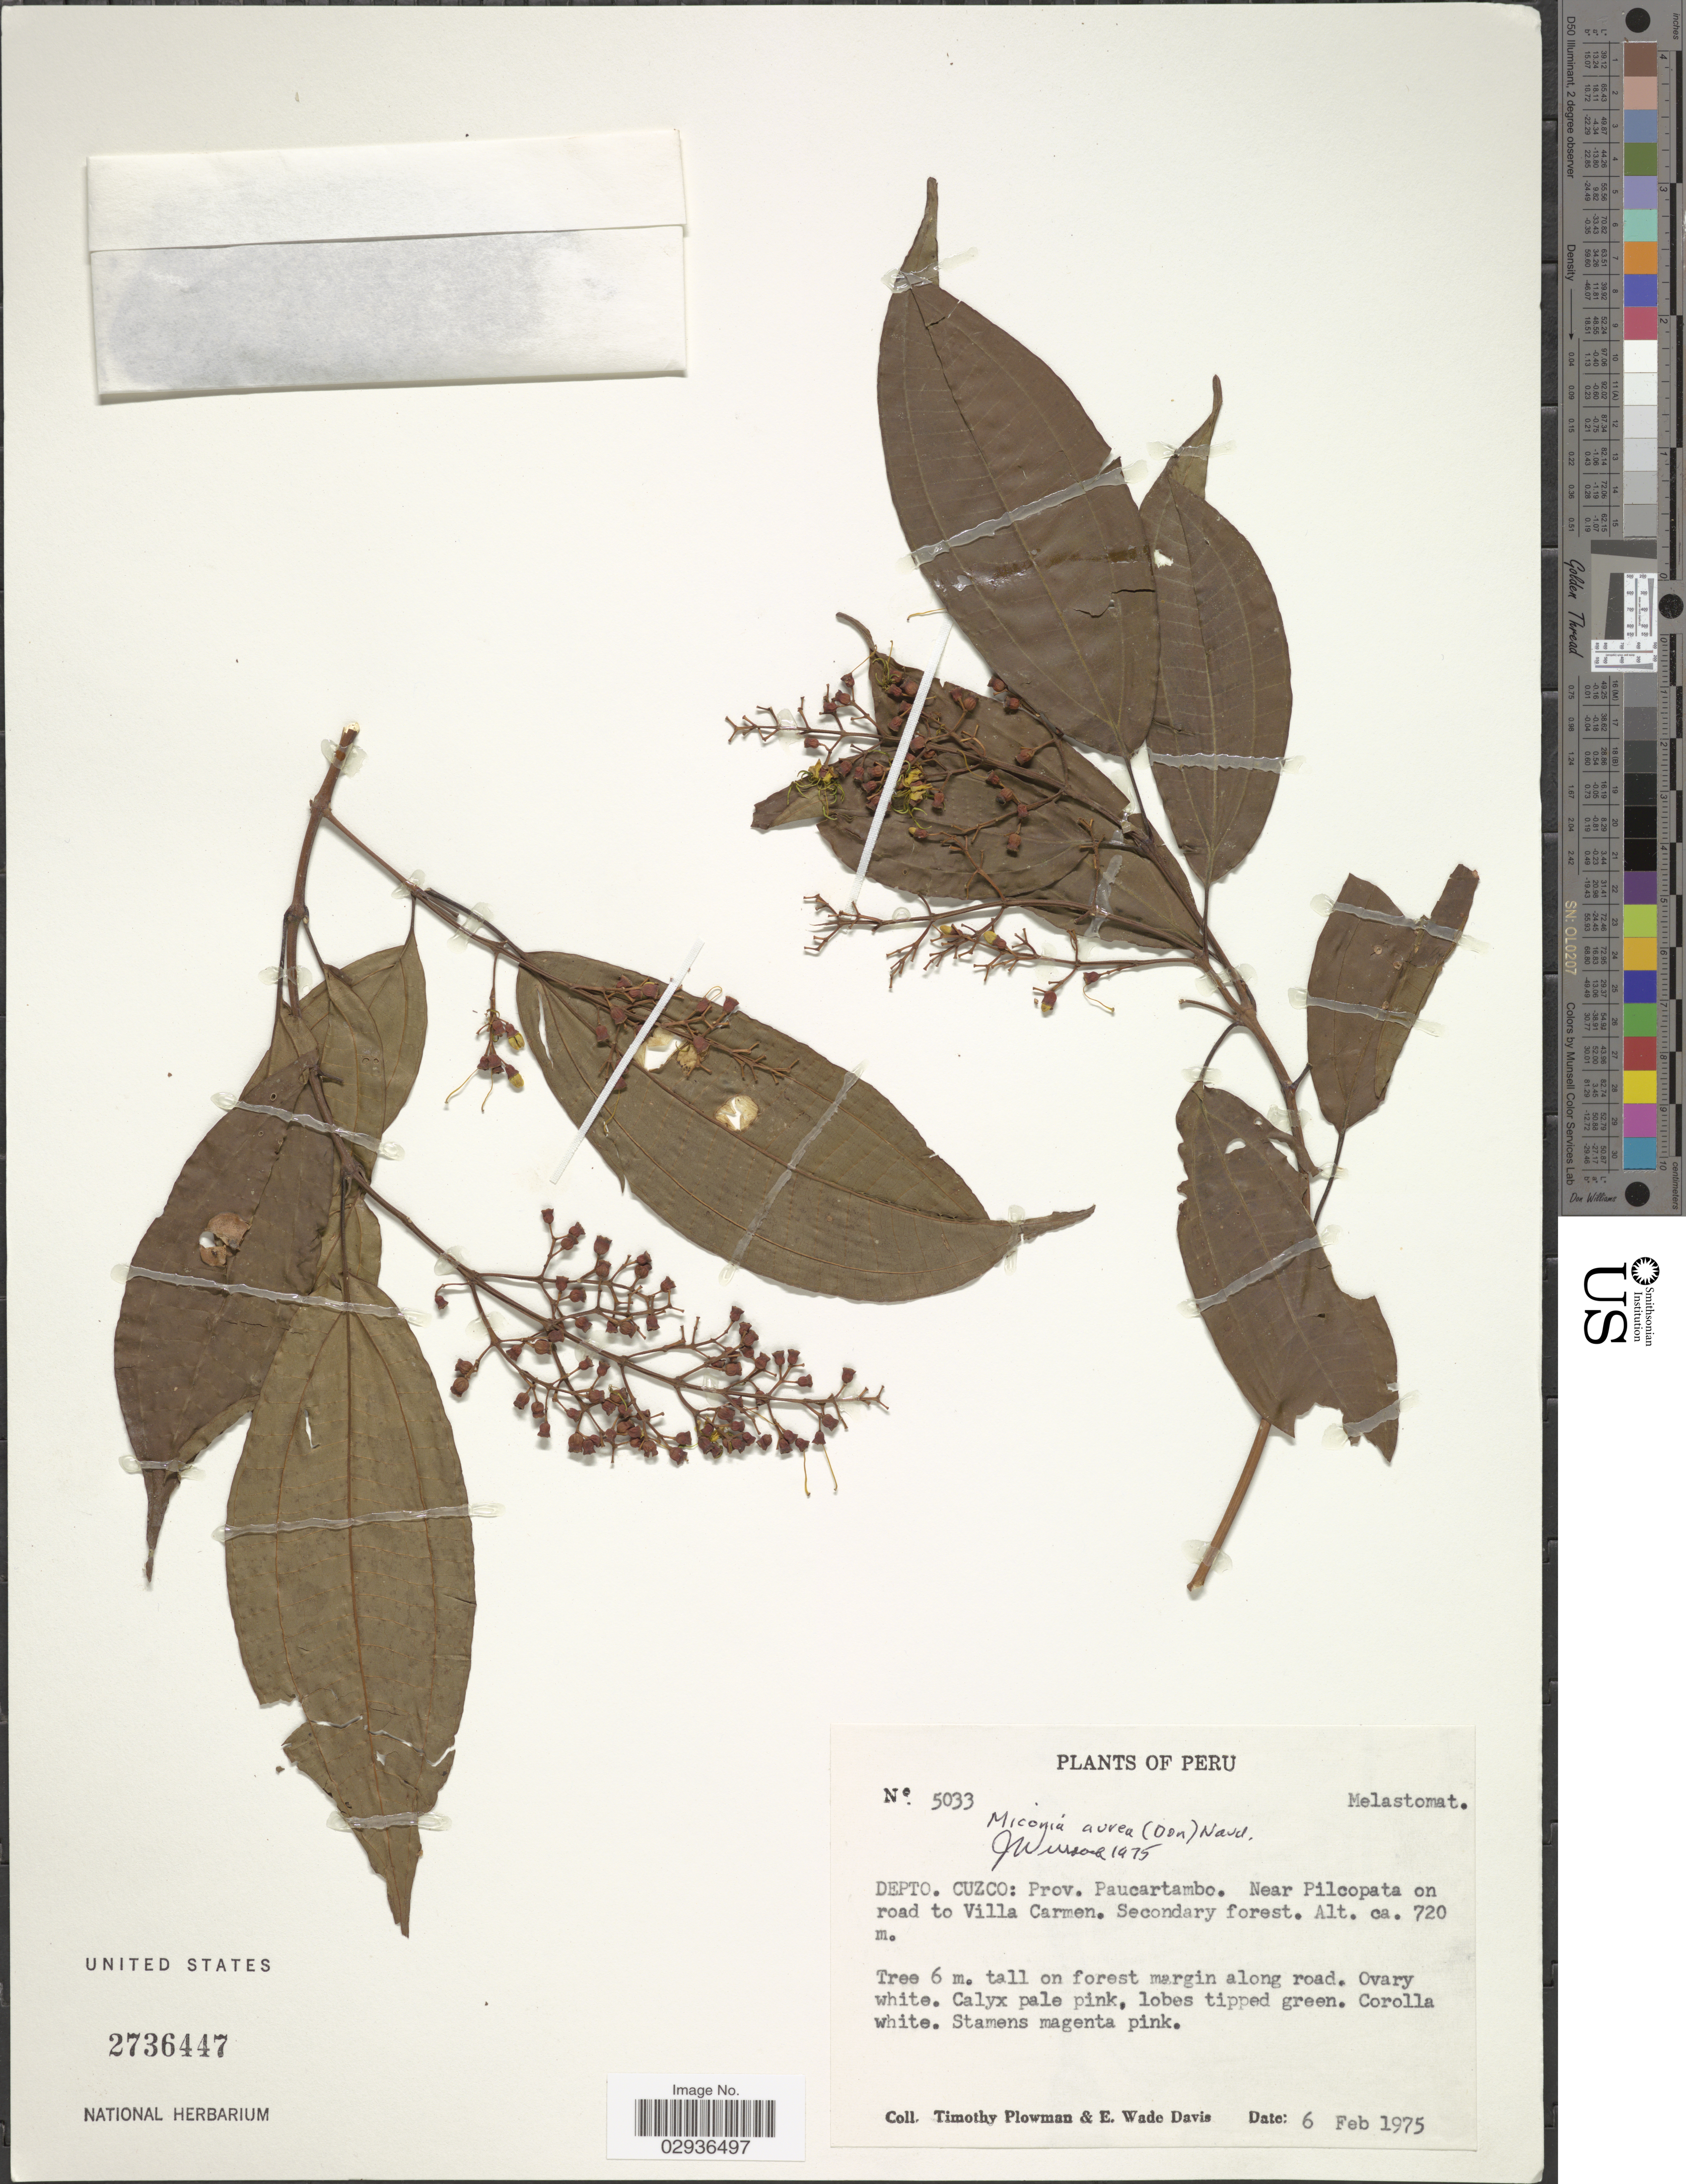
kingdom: Plantae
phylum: Tracheophyta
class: Magnoliopsida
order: Myrtales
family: Melastomataceae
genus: Miconia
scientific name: Miconia aurea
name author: (D. Don) Naudin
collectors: T. Plowman & E. W. Davis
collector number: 5033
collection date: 1975-02-06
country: Peru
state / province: Cusco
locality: Depto. Cuzco: Prov. Paucartambo. Near Pilcopata on road to Villa Carmen.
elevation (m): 720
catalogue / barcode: US 2736447